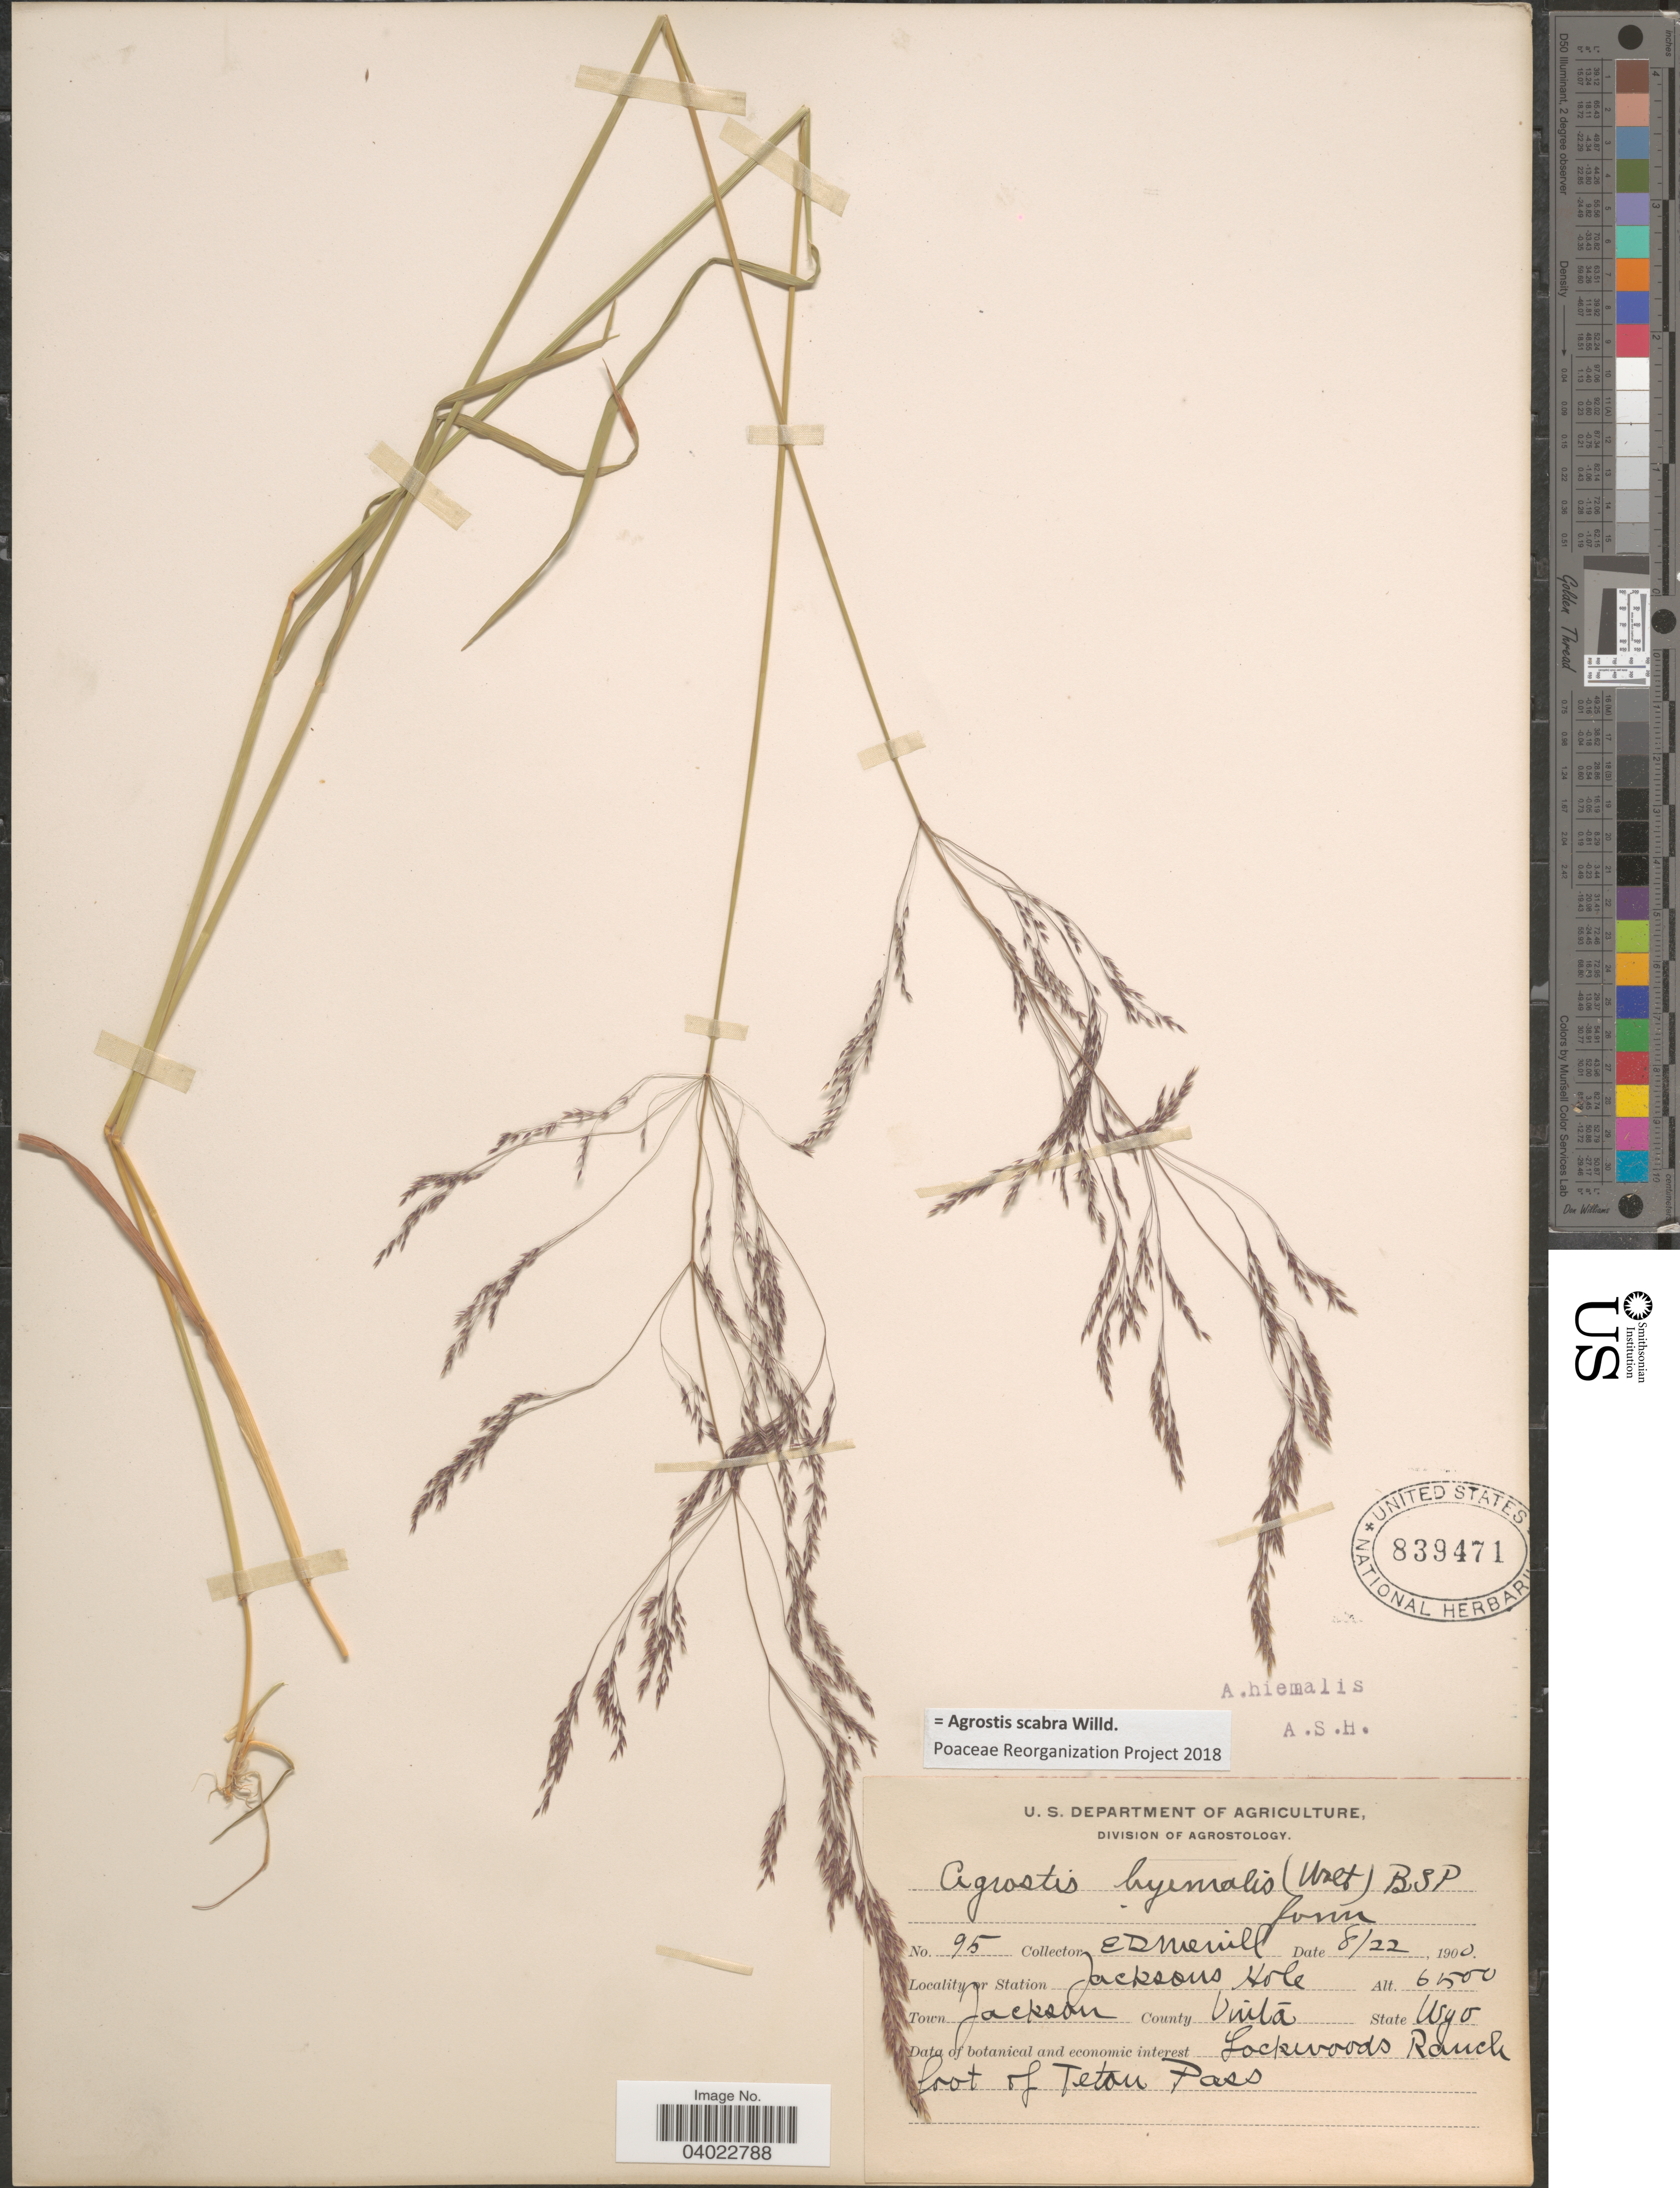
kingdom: Plantae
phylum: Tracheophyta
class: Liliopsida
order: Poales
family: Poaceae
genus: Agrostis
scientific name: Agrostis scabra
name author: Willd.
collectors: E. D. Merrill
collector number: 95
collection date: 1900-08-22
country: United States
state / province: Wyoming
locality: Jacksons Hole. Town Jackson. County Uinta. Lockwoods Ranch foot of Teton Pass.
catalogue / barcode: US 839471